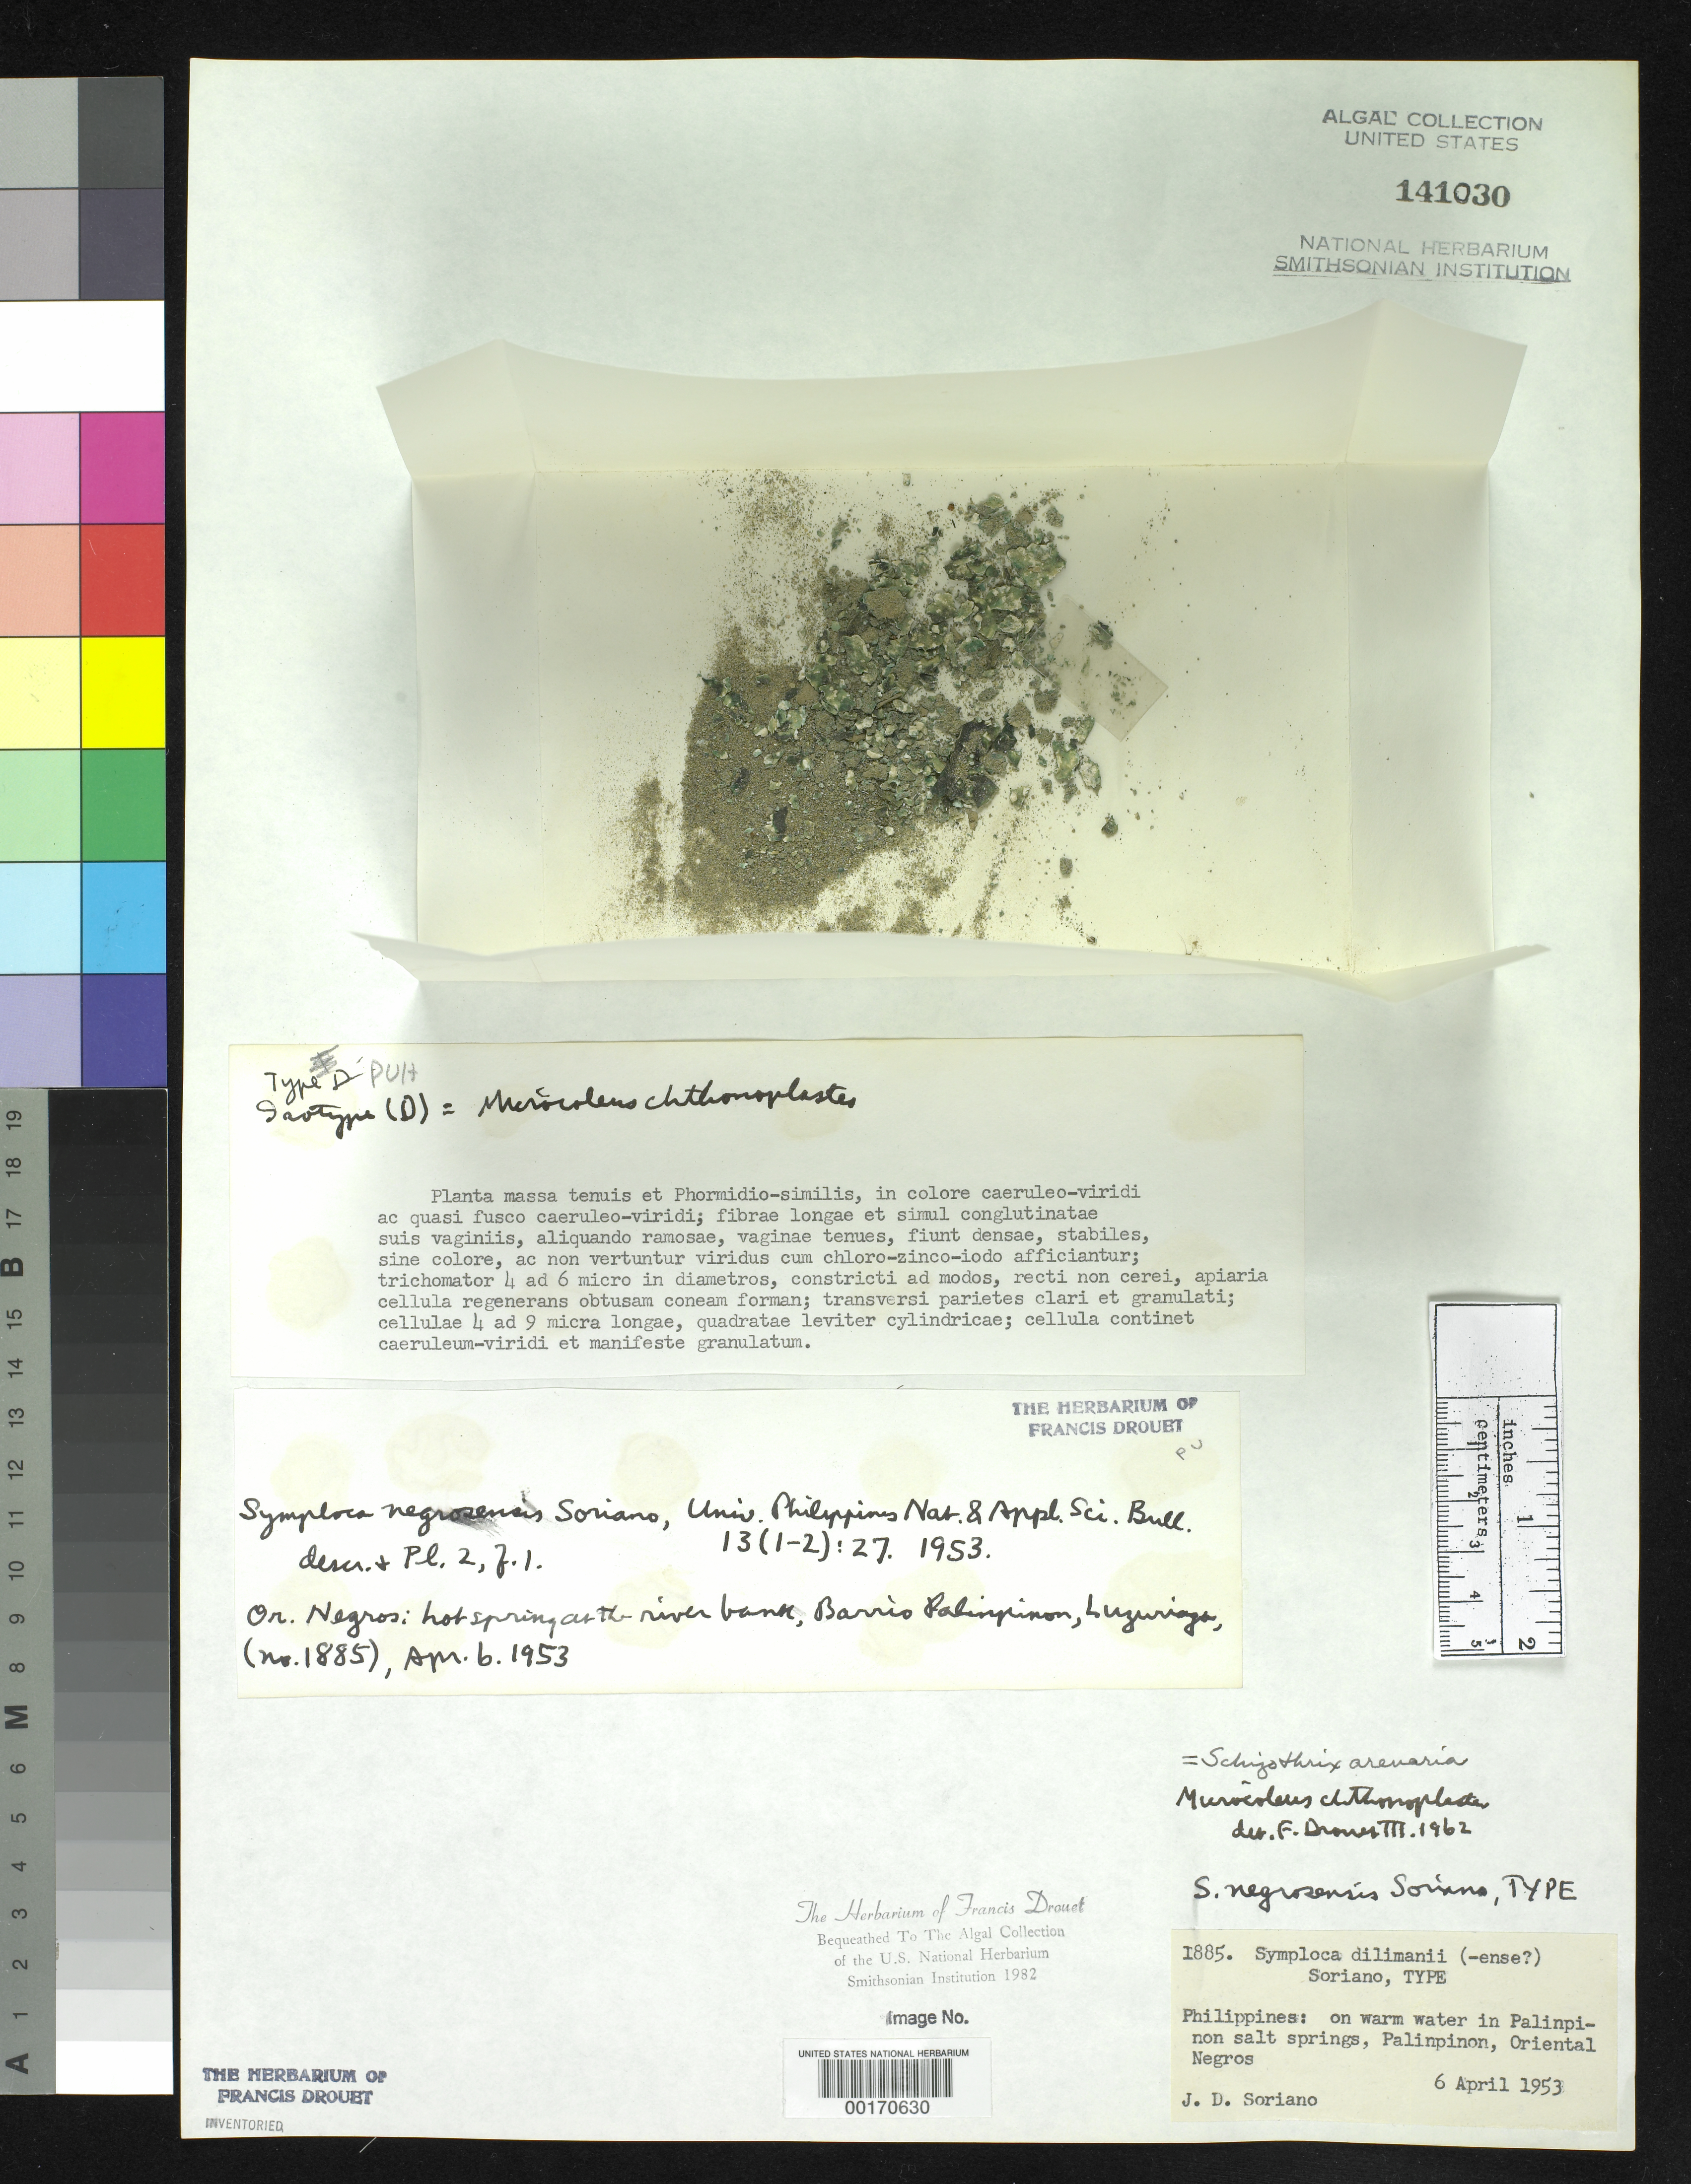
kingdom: Bacteria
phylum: Cyanobacteria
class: Cyanobacteriia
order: Cyanobacteriales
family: Coleofasciculaceae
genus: Symploca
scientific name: Symploca negrosensis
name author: Soriano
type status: Isotype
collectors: J. Soriano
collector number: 1885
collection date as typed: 06 Apr 1953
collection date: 1953-04-06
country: Philippines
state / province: Central Visayas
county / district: Negros Oriental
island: Negros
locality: Palinpinon Salt Springs, Palinpinon.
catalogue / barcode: US 141030